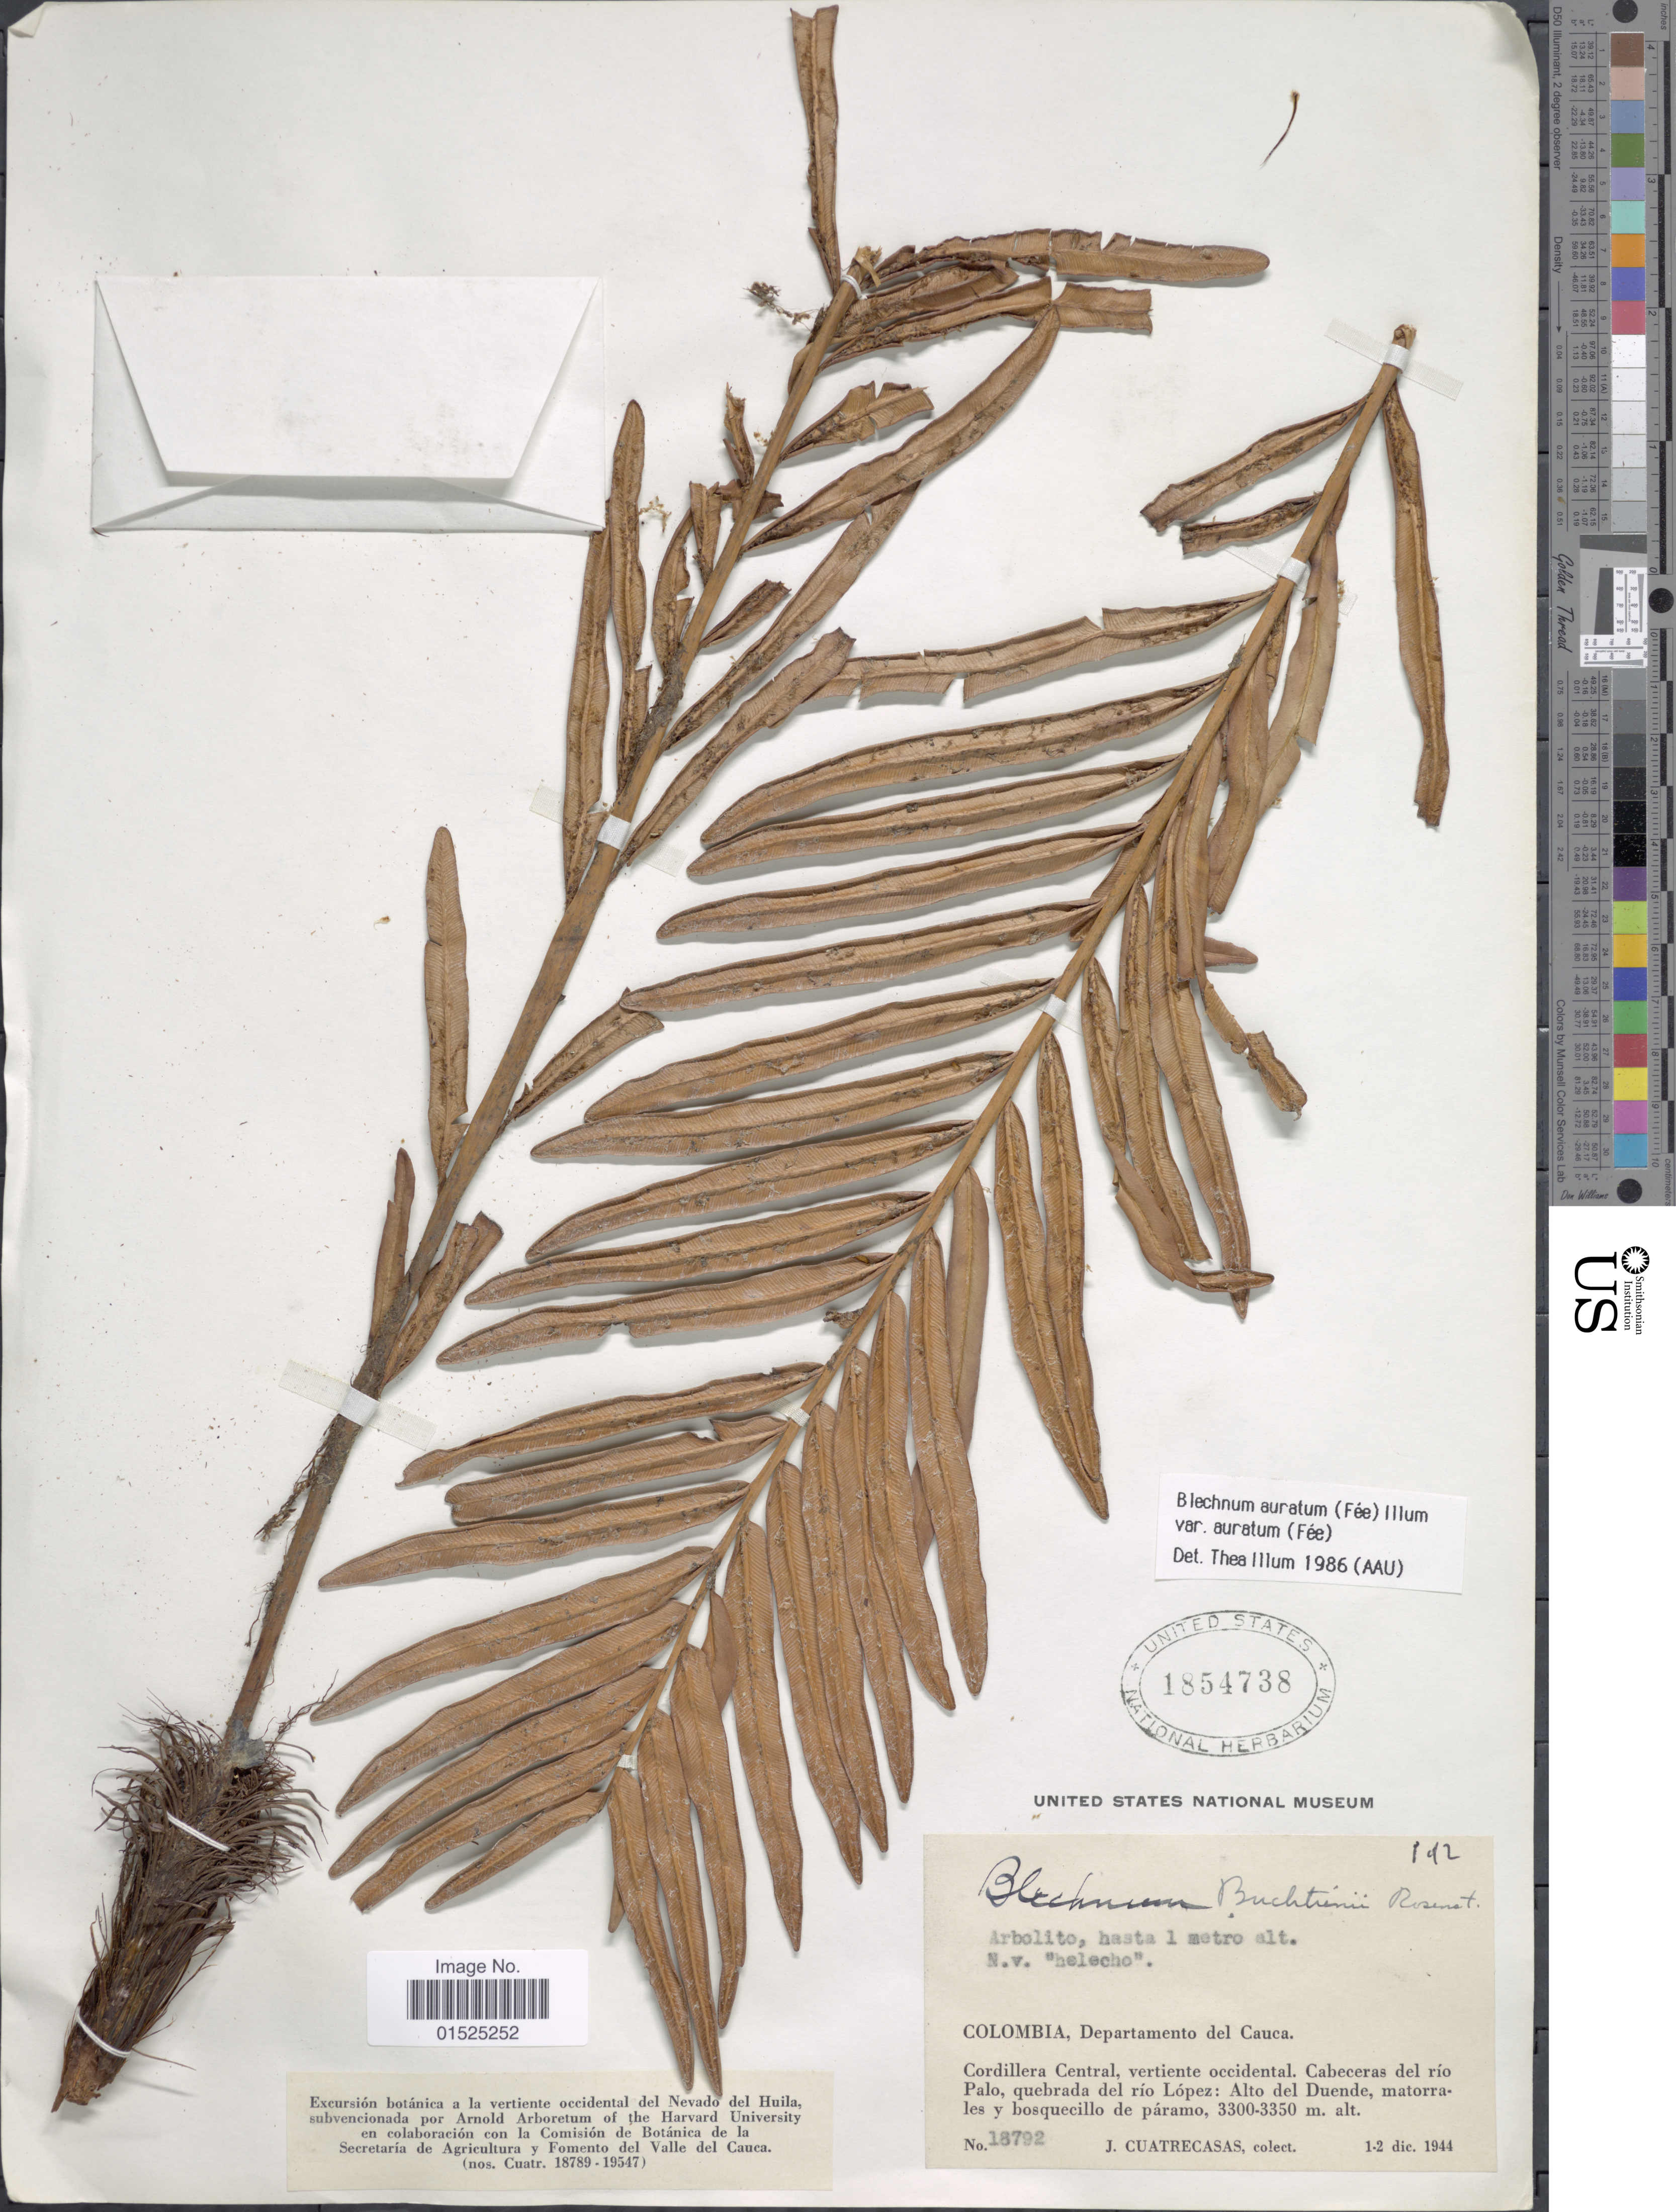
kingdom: Plantae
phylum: Tracheophyta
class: Polypodiopsida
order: Polypodiales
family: Blechnaceae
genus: Blechnum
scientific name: Blechnum auratum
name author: (Fée) R.M. Tryon & Stolze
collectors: J. Cuatrecasas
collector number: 18792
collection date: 1944-12-01/1944-12-02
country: Colombia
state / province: Valle del Cauca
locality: Departamento del Cauca. Cordillera Central, vertiente occidental. Cabeceras del rio Palo, quebrada del rio Lopez: Alto del Duendo, matarrales y bosquecillo de paramo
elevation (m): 3300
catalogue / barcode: US 1854738